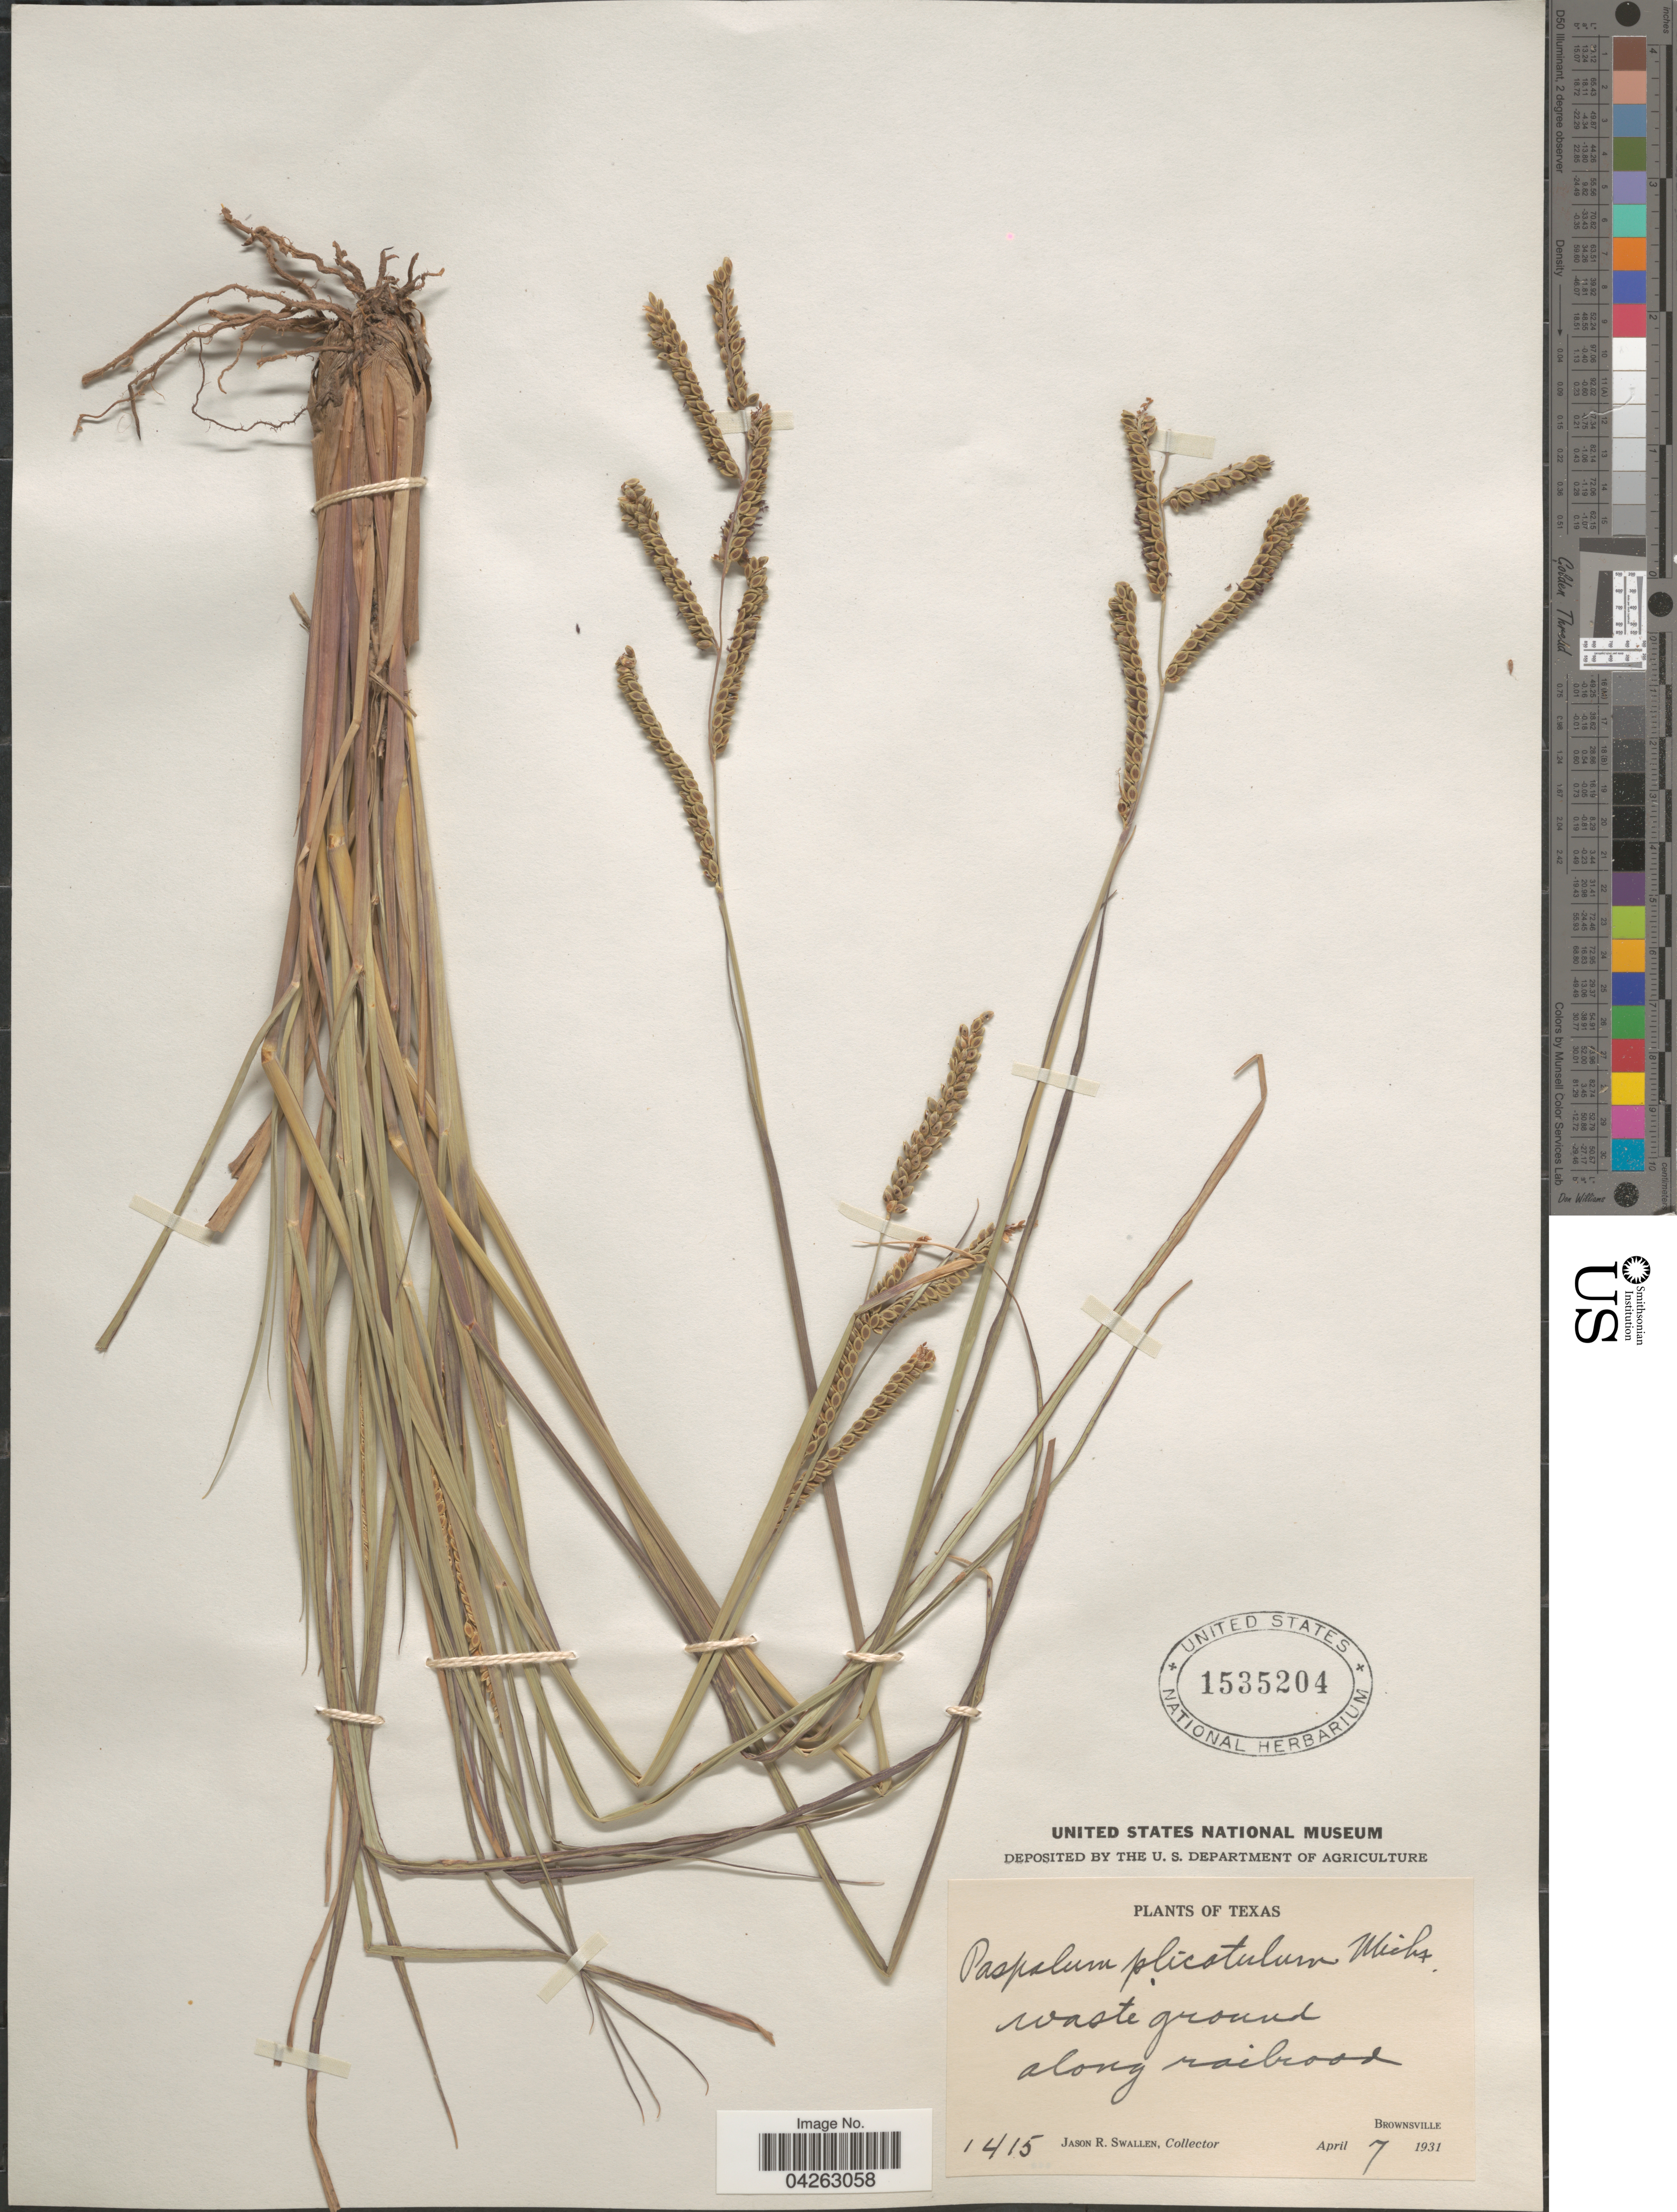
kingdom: Plantae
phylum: Tracheophyta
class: Liliopsida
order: Poales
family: Poaceae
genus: Paspalum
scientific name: Paspalum plicatulum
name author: Michx.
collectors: J. R. Swallen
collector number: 1415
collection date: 1931-04-07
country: United States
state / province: Texas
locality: Brownsville.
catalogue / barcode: US 1535204